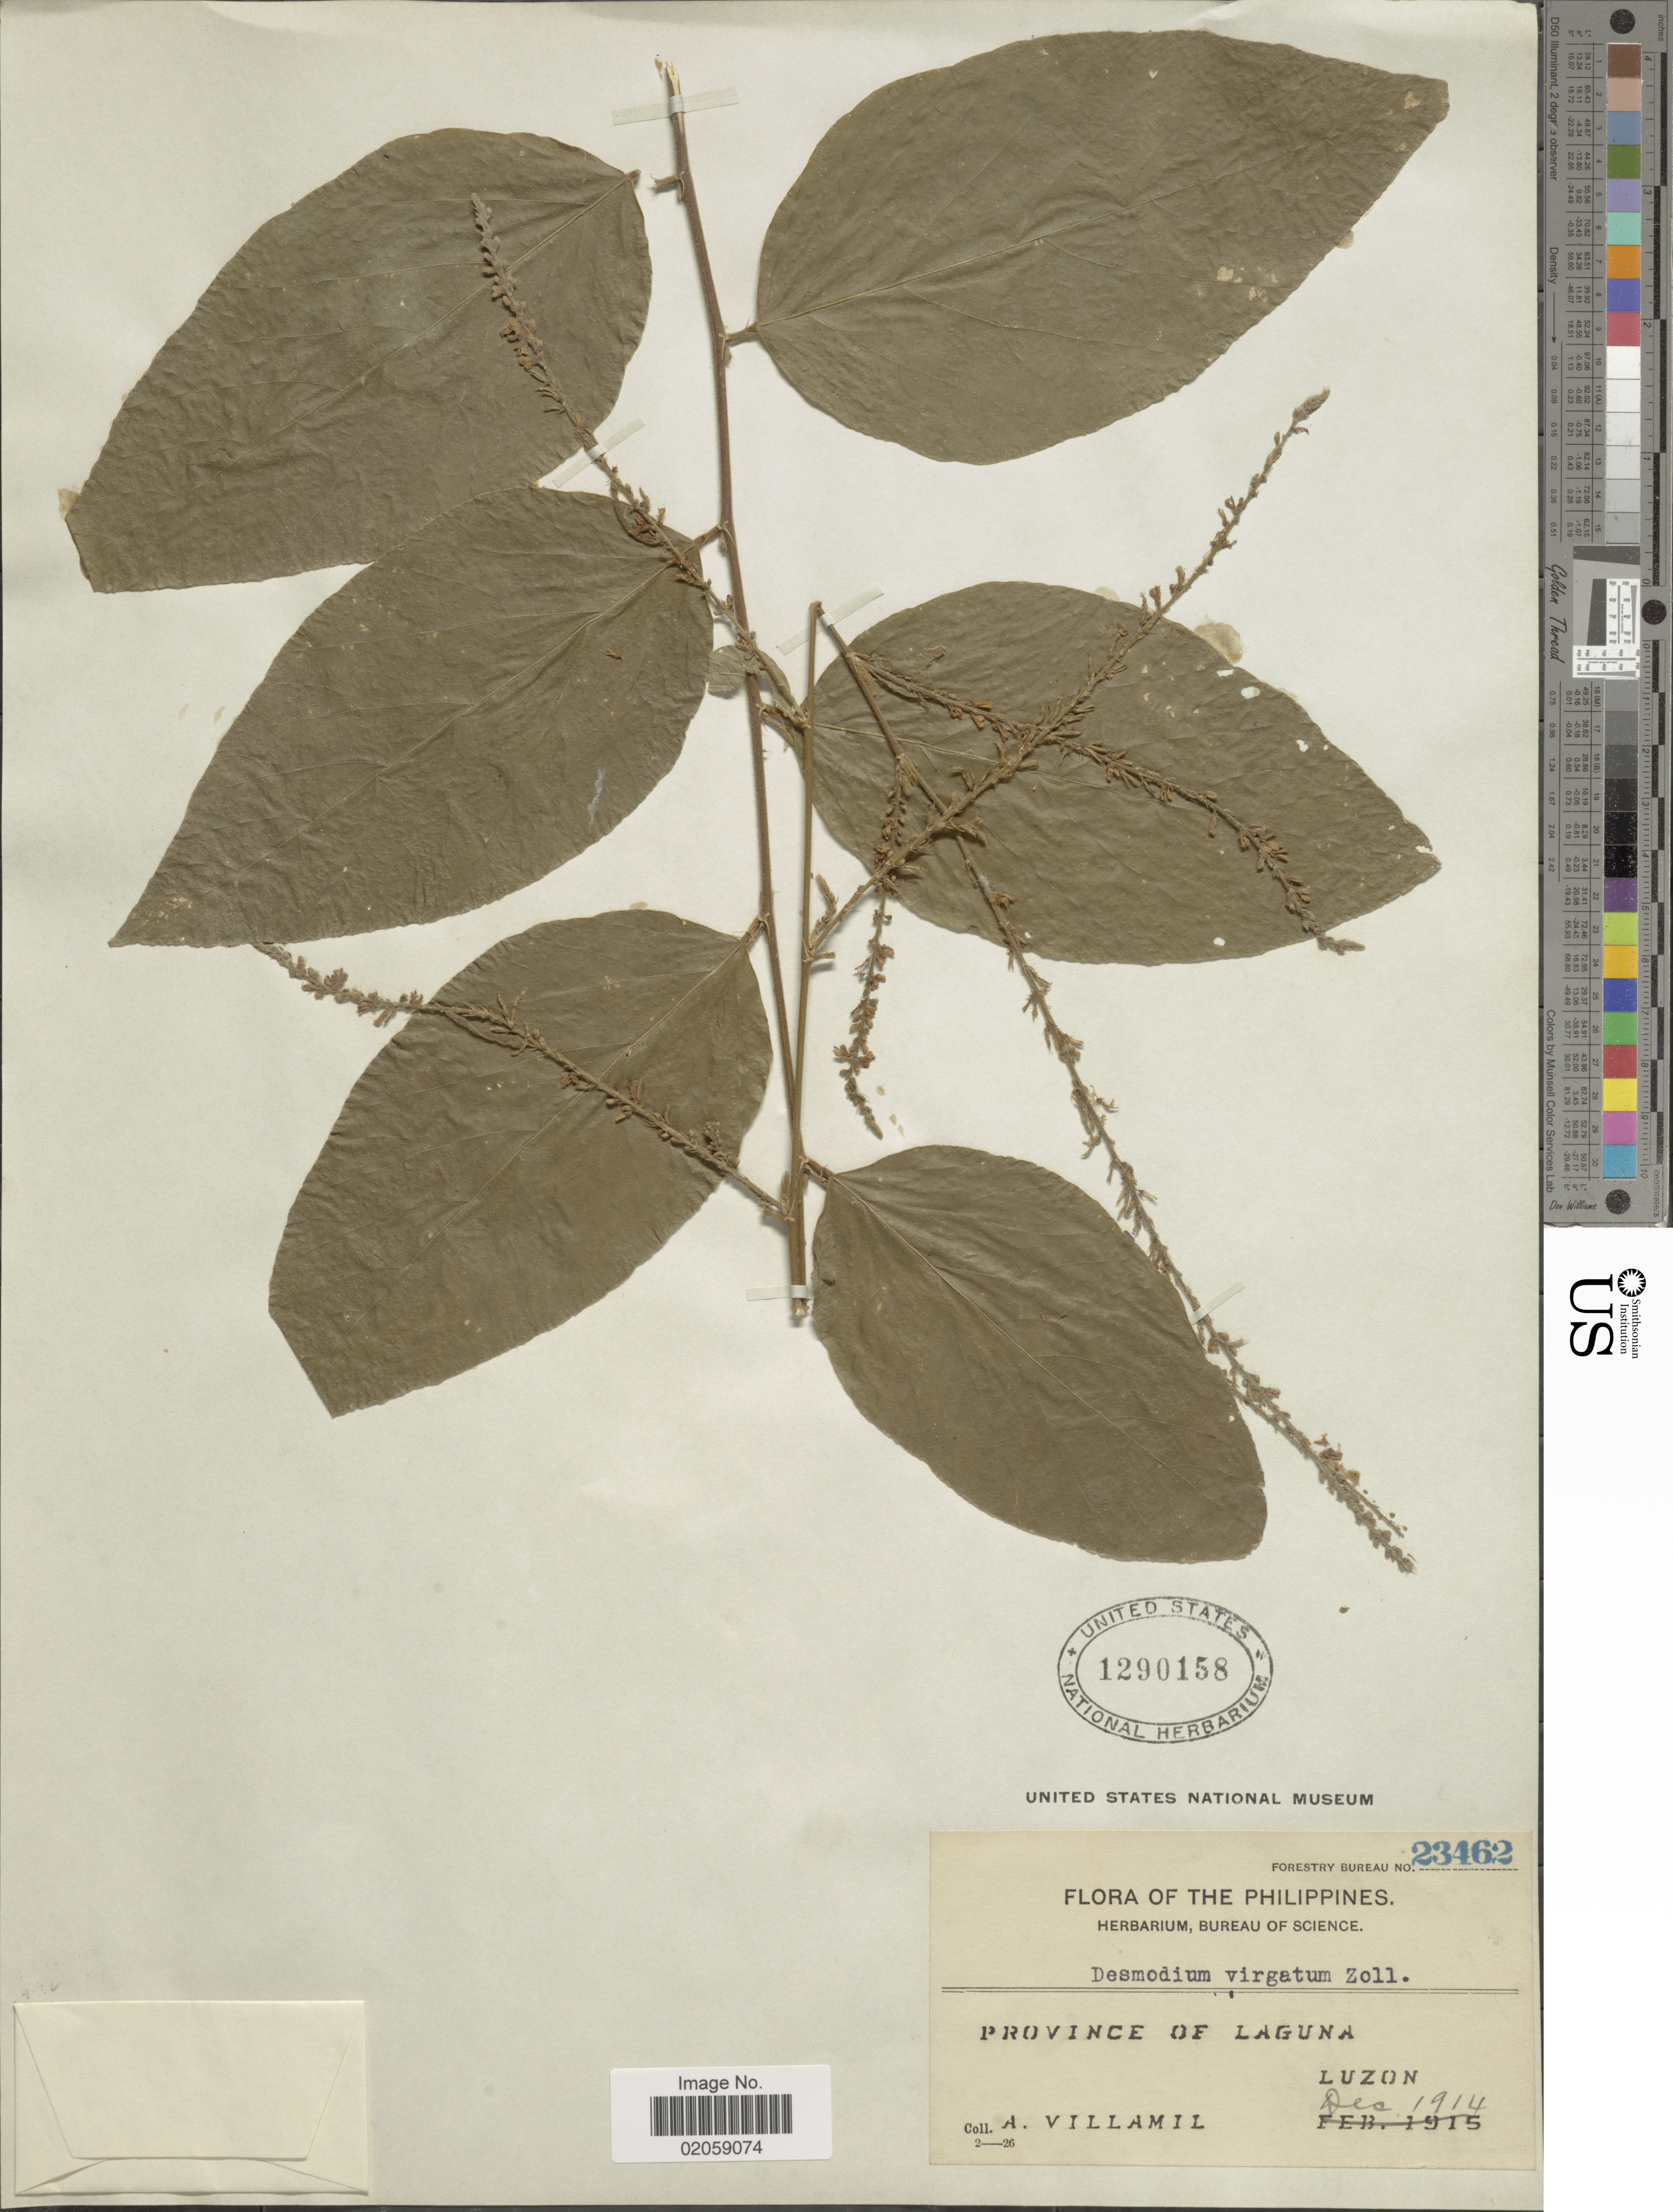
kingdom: Plantae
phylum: Tracheophyta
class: Magnoliopsida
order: Fabales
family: Fabaceae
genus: Desmodium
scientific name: Desmodium virgatum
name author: Desv.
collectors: A. Villamil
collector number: Forestry Bureau 23462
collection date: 1914-12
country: Philippines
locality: Province of Laguna. Luzon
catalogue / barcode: US 1290158